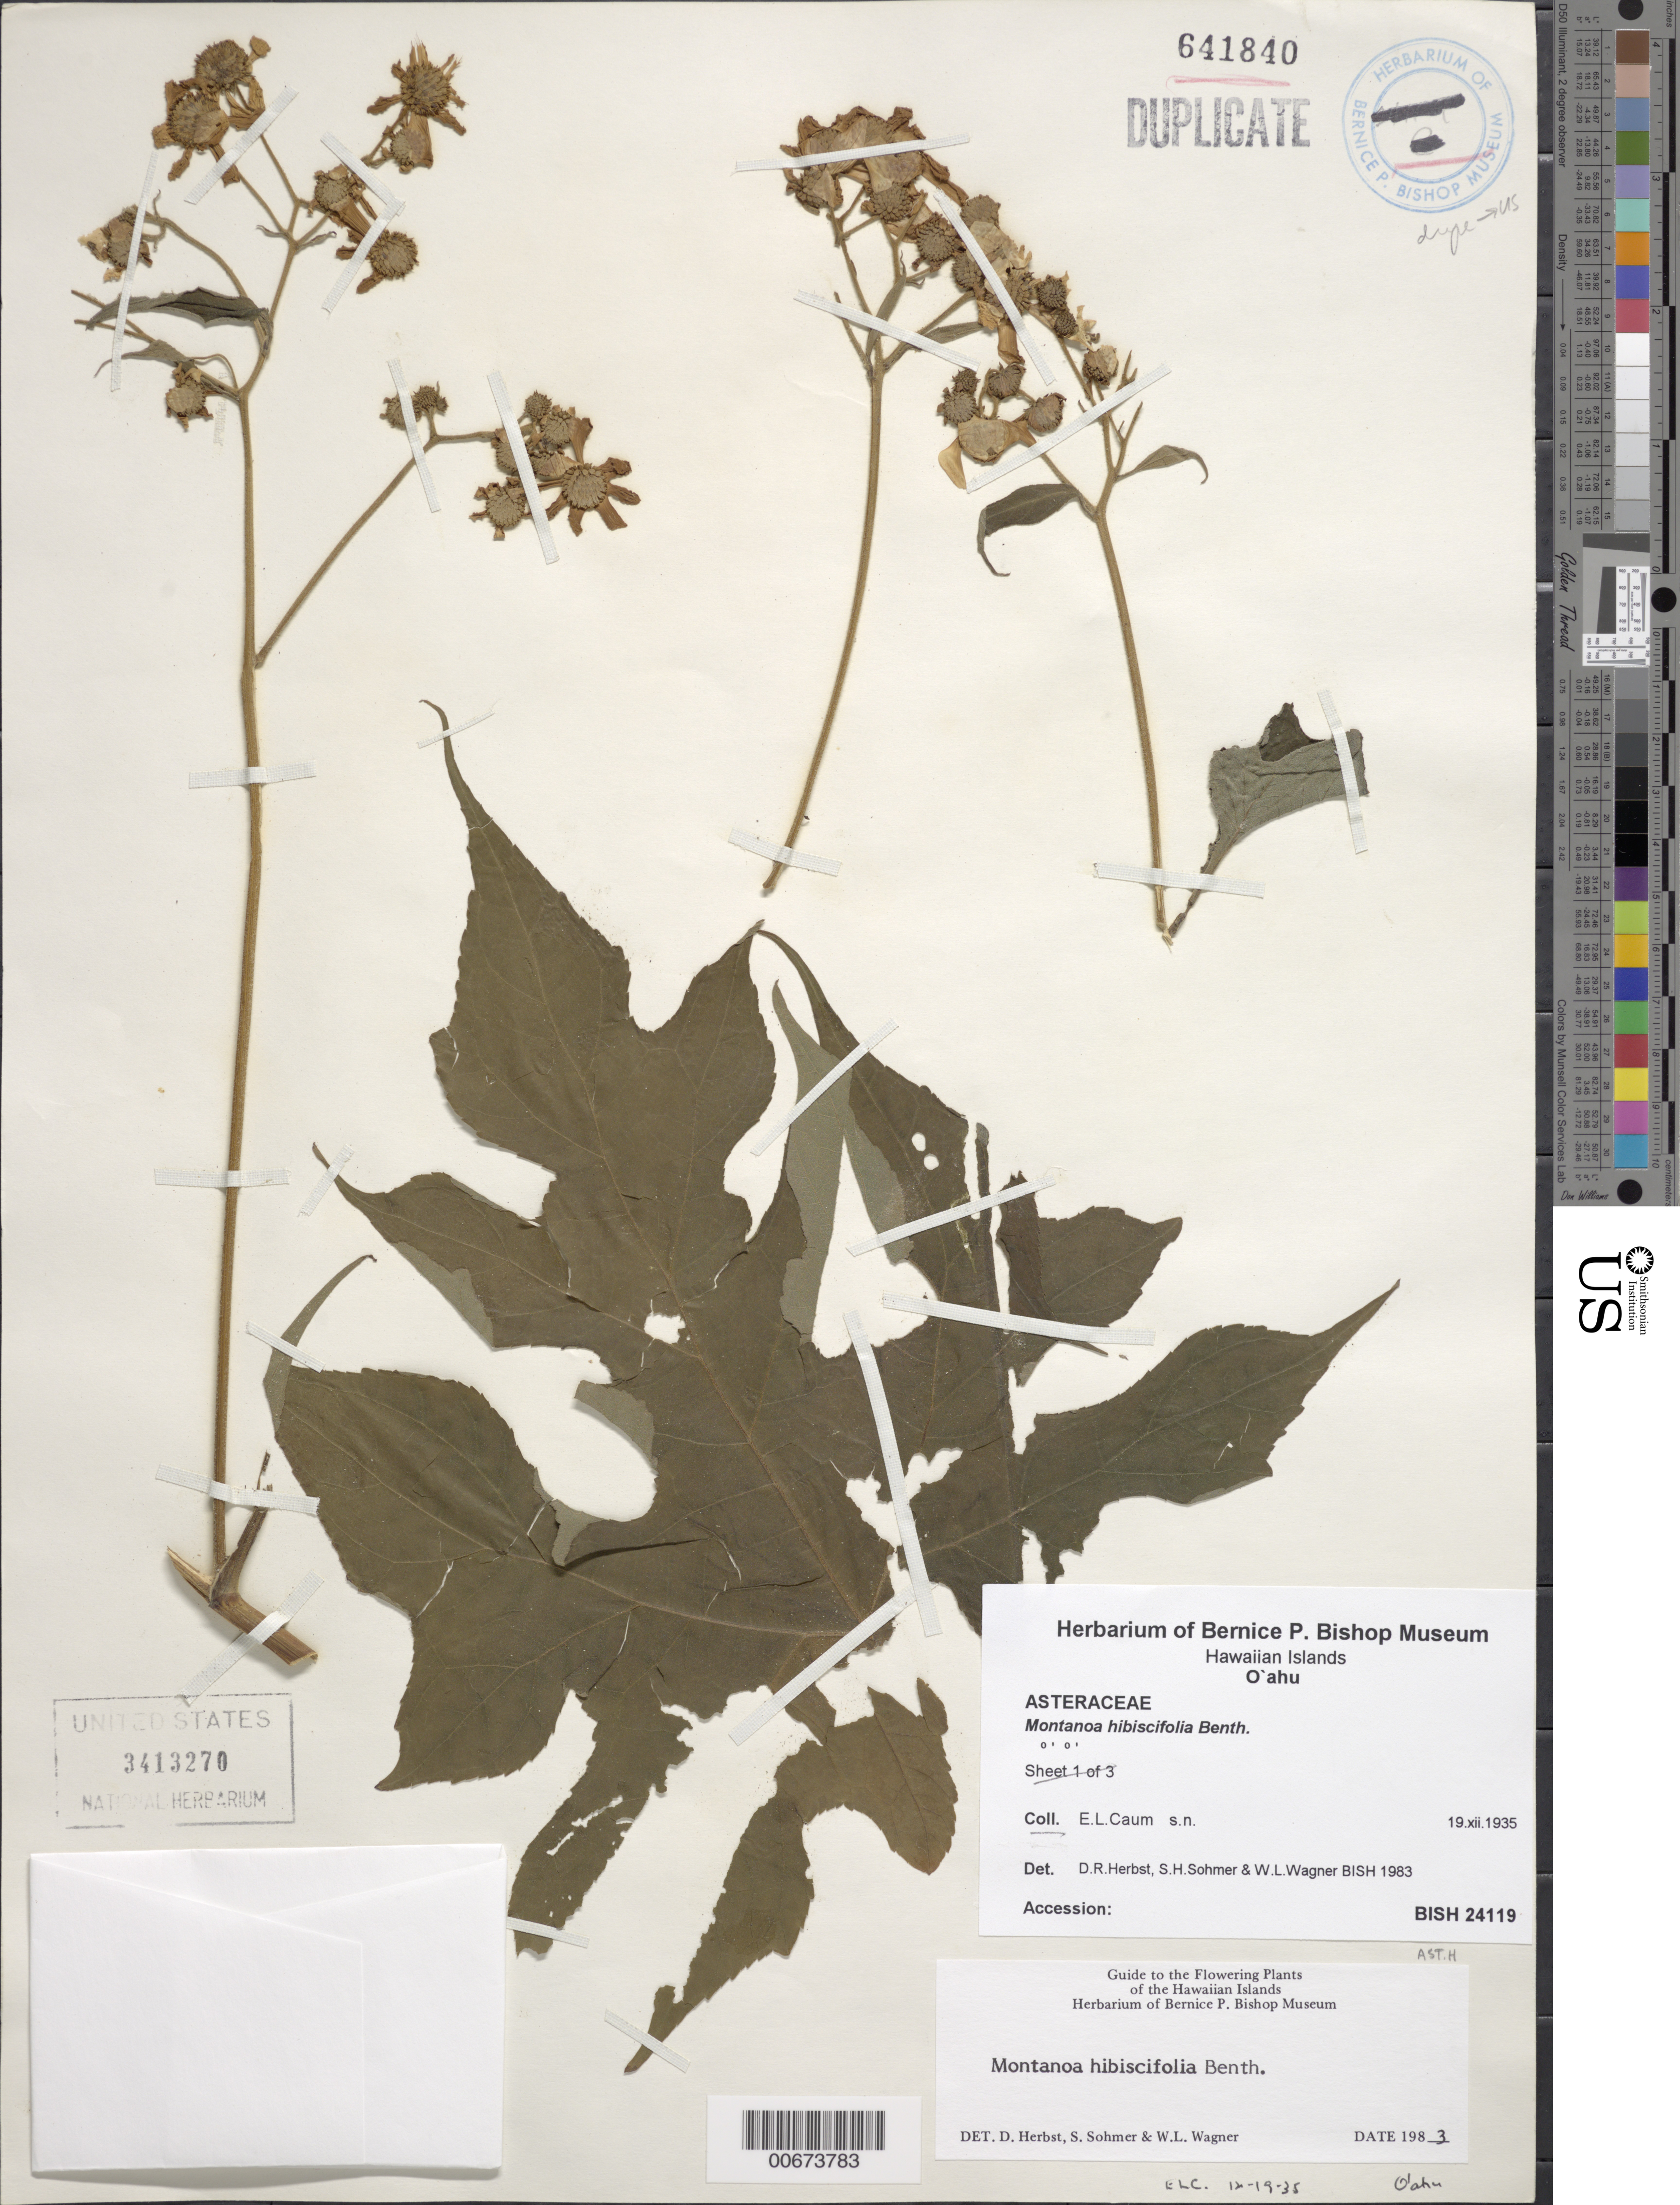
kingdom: Plantae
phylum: Tracheophyta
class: Magnoliopsida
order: Asterales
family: Asteraceae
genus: Montanoa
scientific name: Montanoa hibiscifolia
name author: Benth.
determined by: Herbst, D. R.; Sohmer, S. H.; Wagner, W. L.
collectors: E. L. Caum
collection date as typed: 19 Dec 1935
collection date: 1935-12-19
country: United States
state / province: Hawaii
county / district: Honolulu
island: Oahu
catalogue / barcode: US 3413270